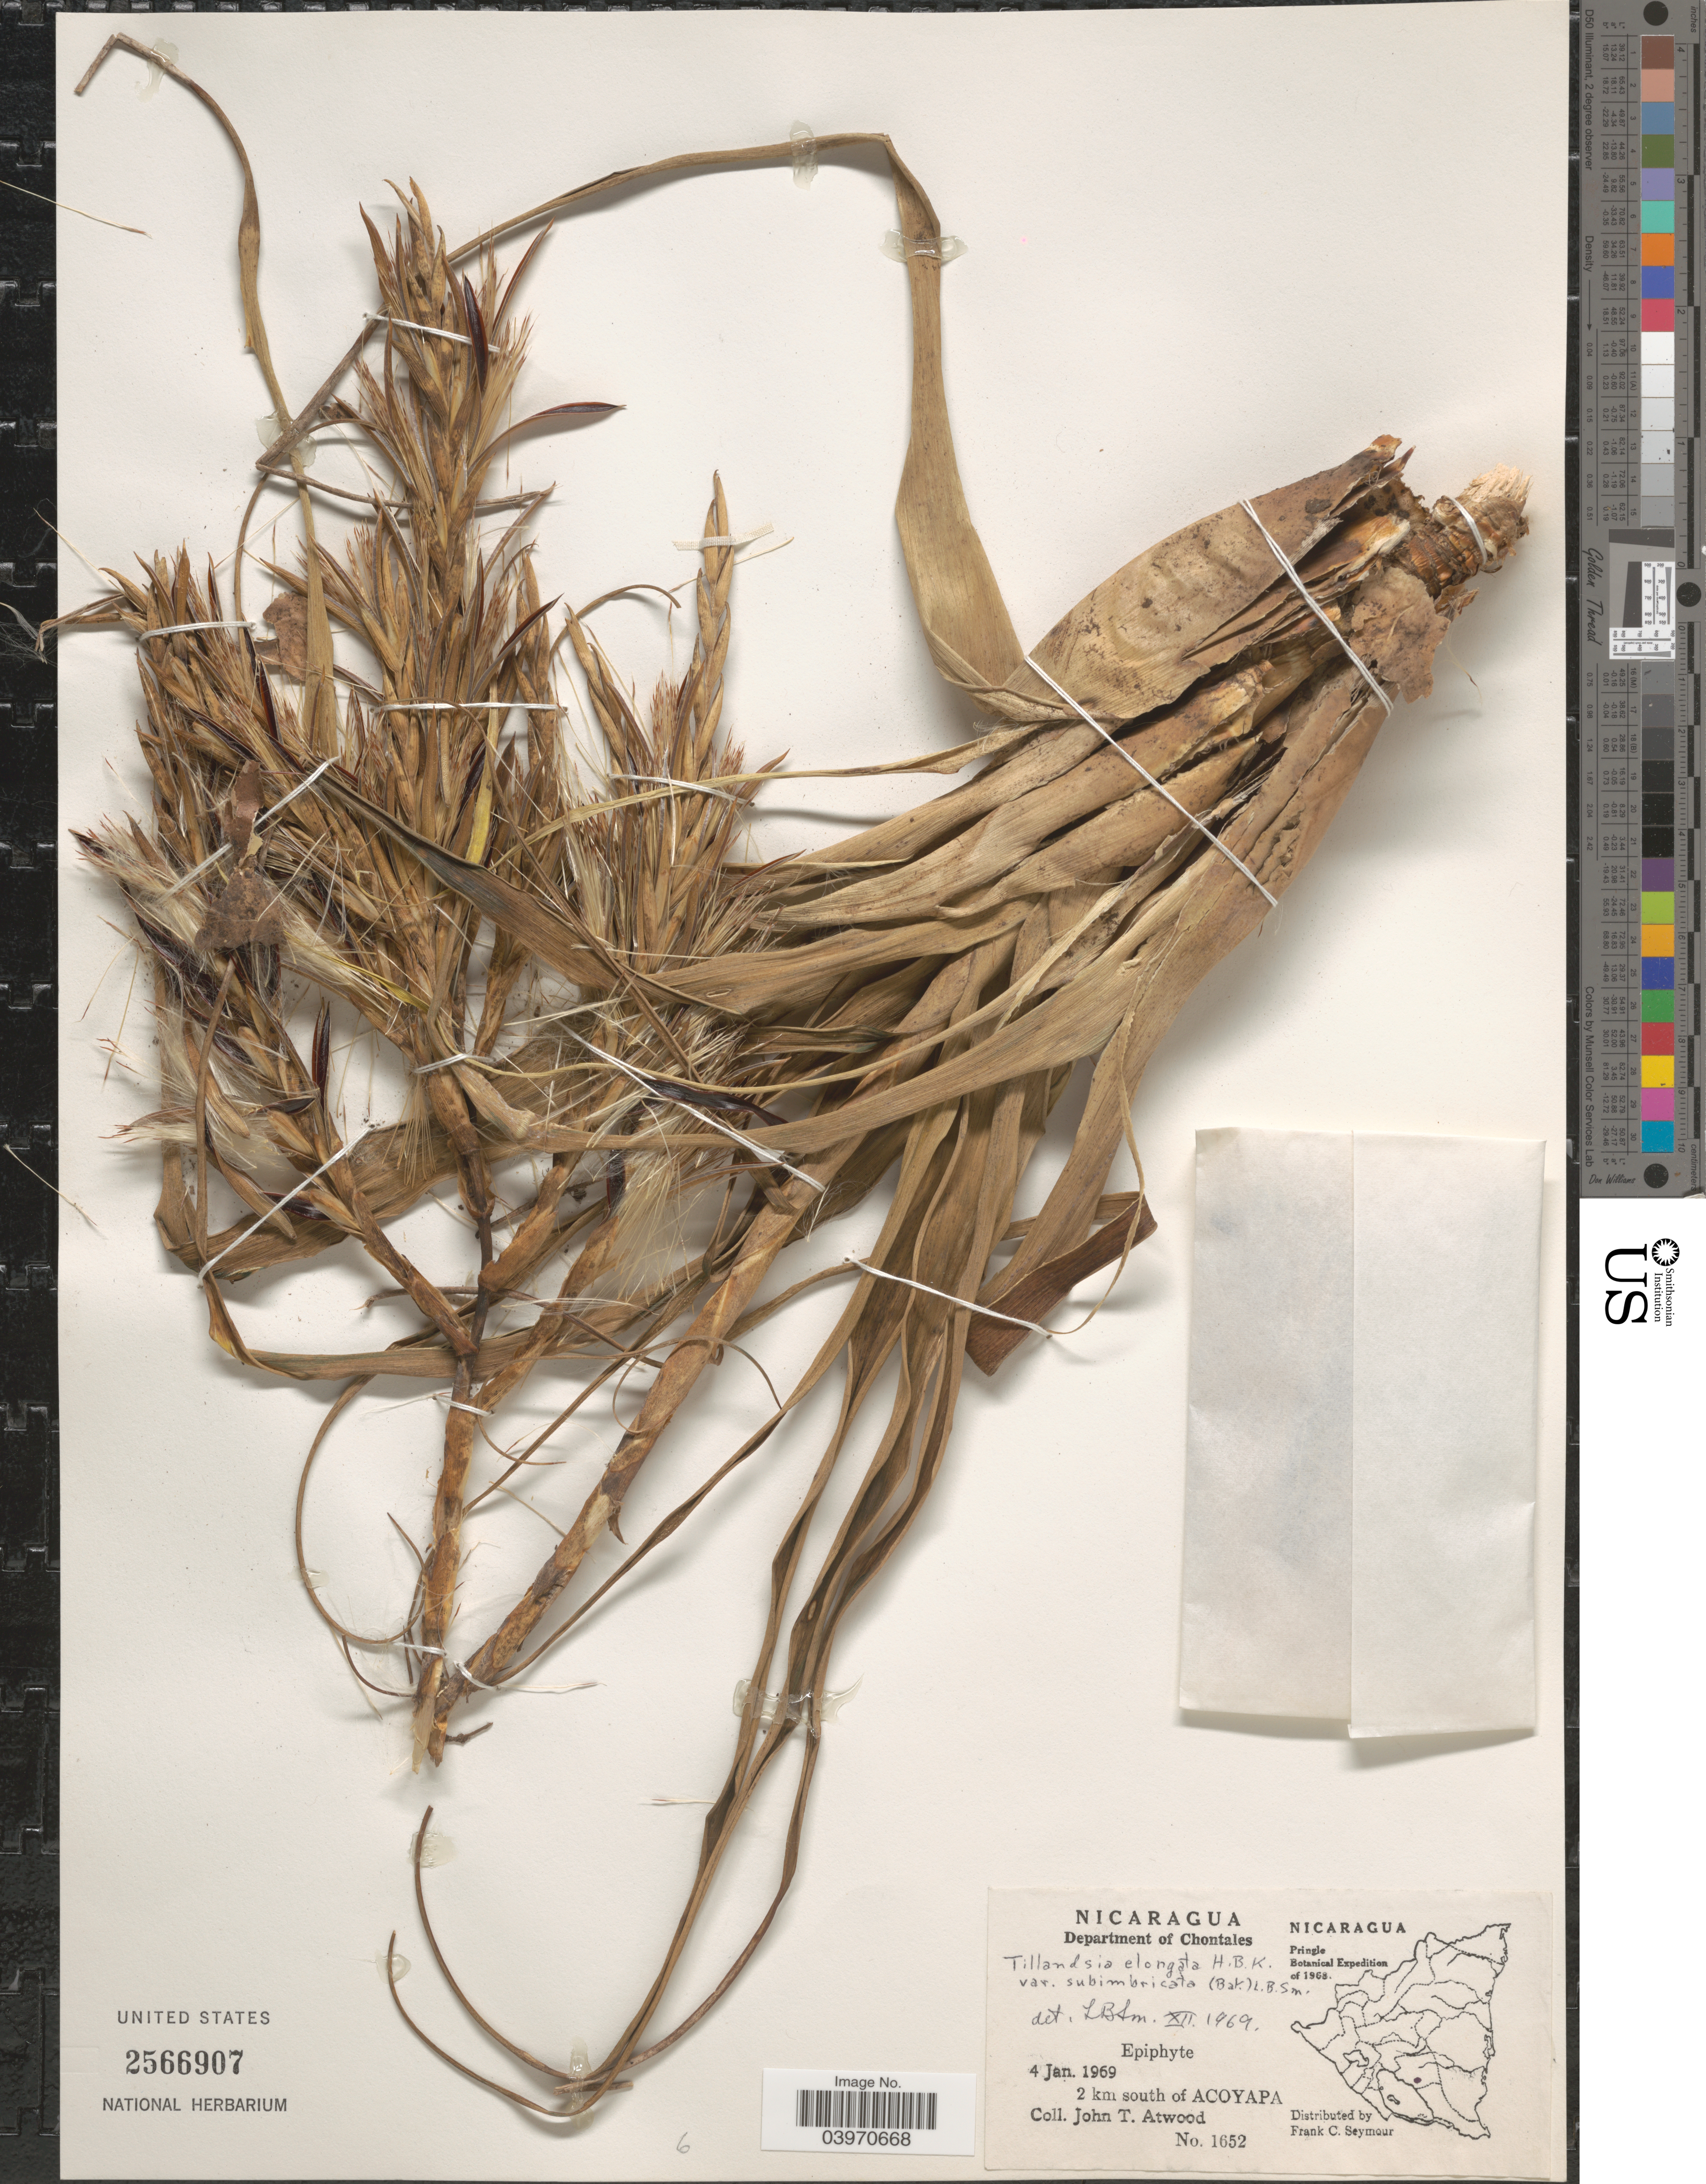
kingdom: Plantae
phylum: Tracheophyta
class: Liliopsida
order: Poales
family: Bromeliaceae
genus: Tillandsia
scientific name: Tillandsia elongata var. subimbricata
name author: (Baker) L.B. Sm.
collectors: J. T. Atwood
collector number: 1652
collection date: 1969-01-04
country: Nicaragua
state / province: Chontales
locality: Department of Chontales. 2 km south of Acoyapa.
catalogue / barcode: US 2566907